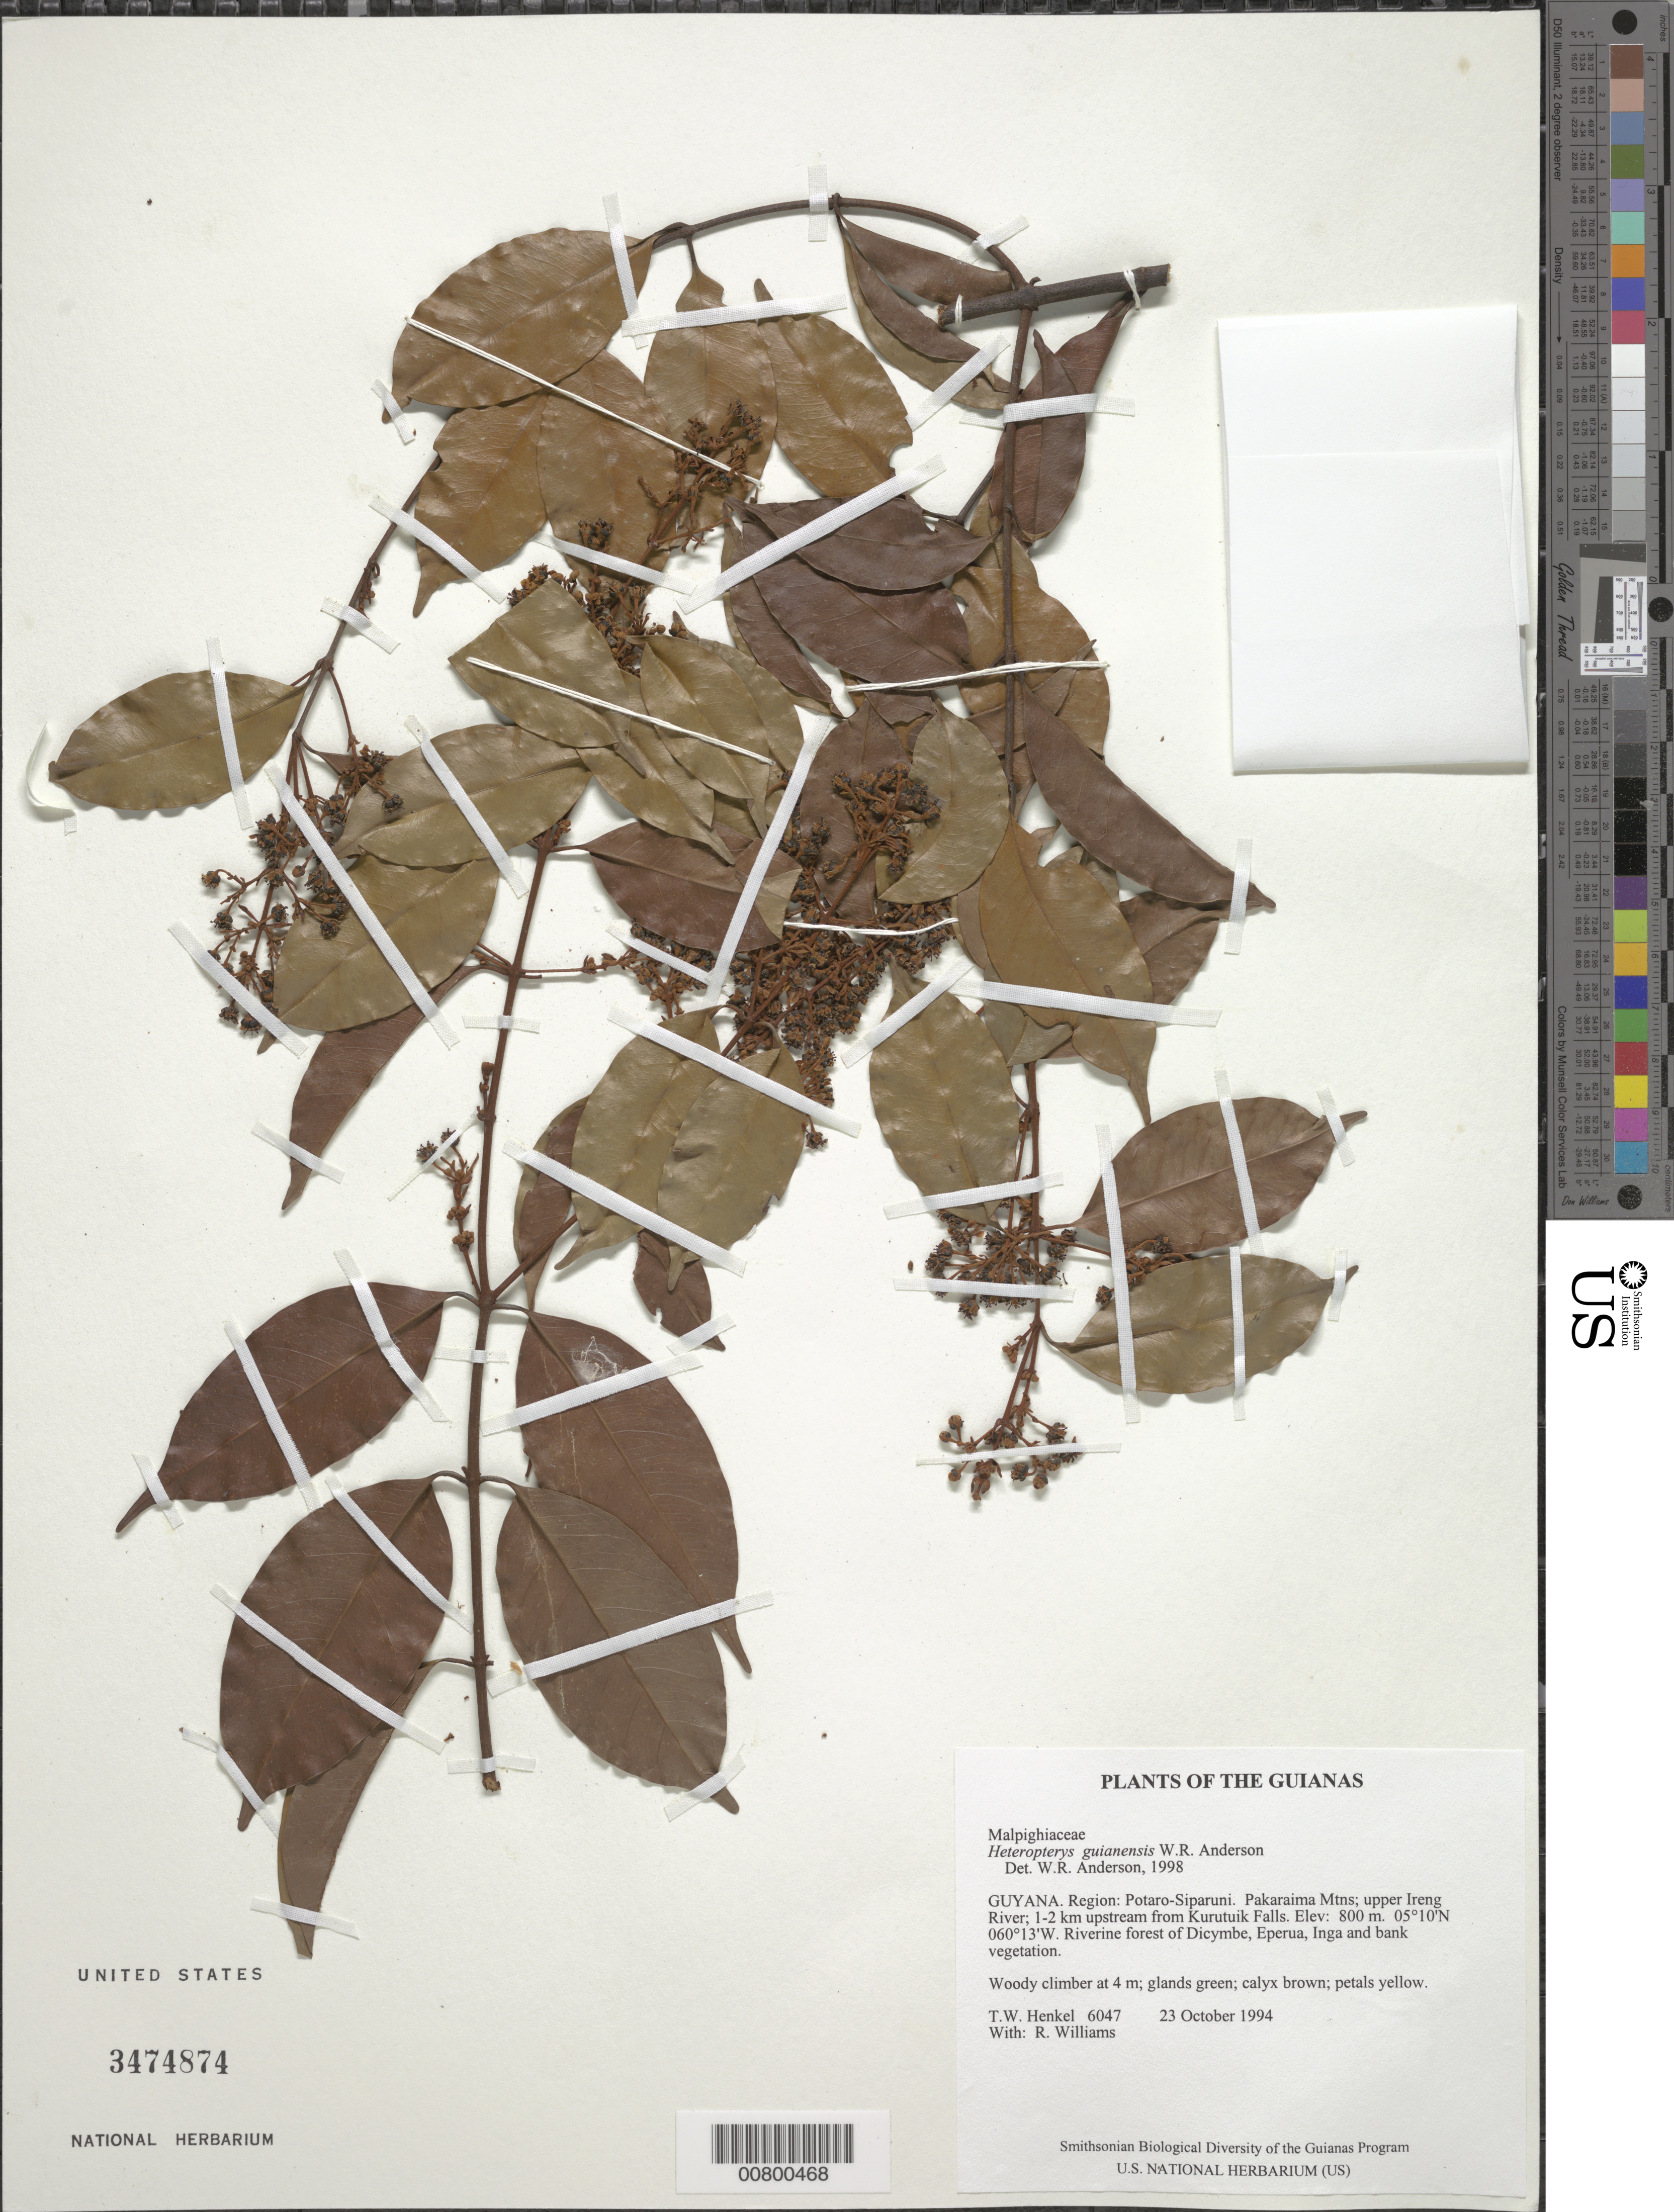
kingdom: Plantae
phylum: Tracheophyta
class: Magnoliopsida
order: Malpighiales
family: Malpighiaceae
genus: Heteropterys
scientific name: Heteropterys guianensis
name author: W.R. Anderson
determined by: Anderson, W. R., (MICH), University of Michigan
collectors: T. Henkel & R. Williams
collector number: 6047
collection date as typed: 23 October 1994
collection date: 1994-10-23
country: Guyana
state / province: Potaro-Siparuni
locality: Pakaraima Mtns; upper Ireng River; 1-2 km upstream from Kurutuik Falls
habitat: Riverine forest of Dicymbe, Eperua, Inga and bank vegetation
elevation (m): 800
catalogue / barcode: US 3474874